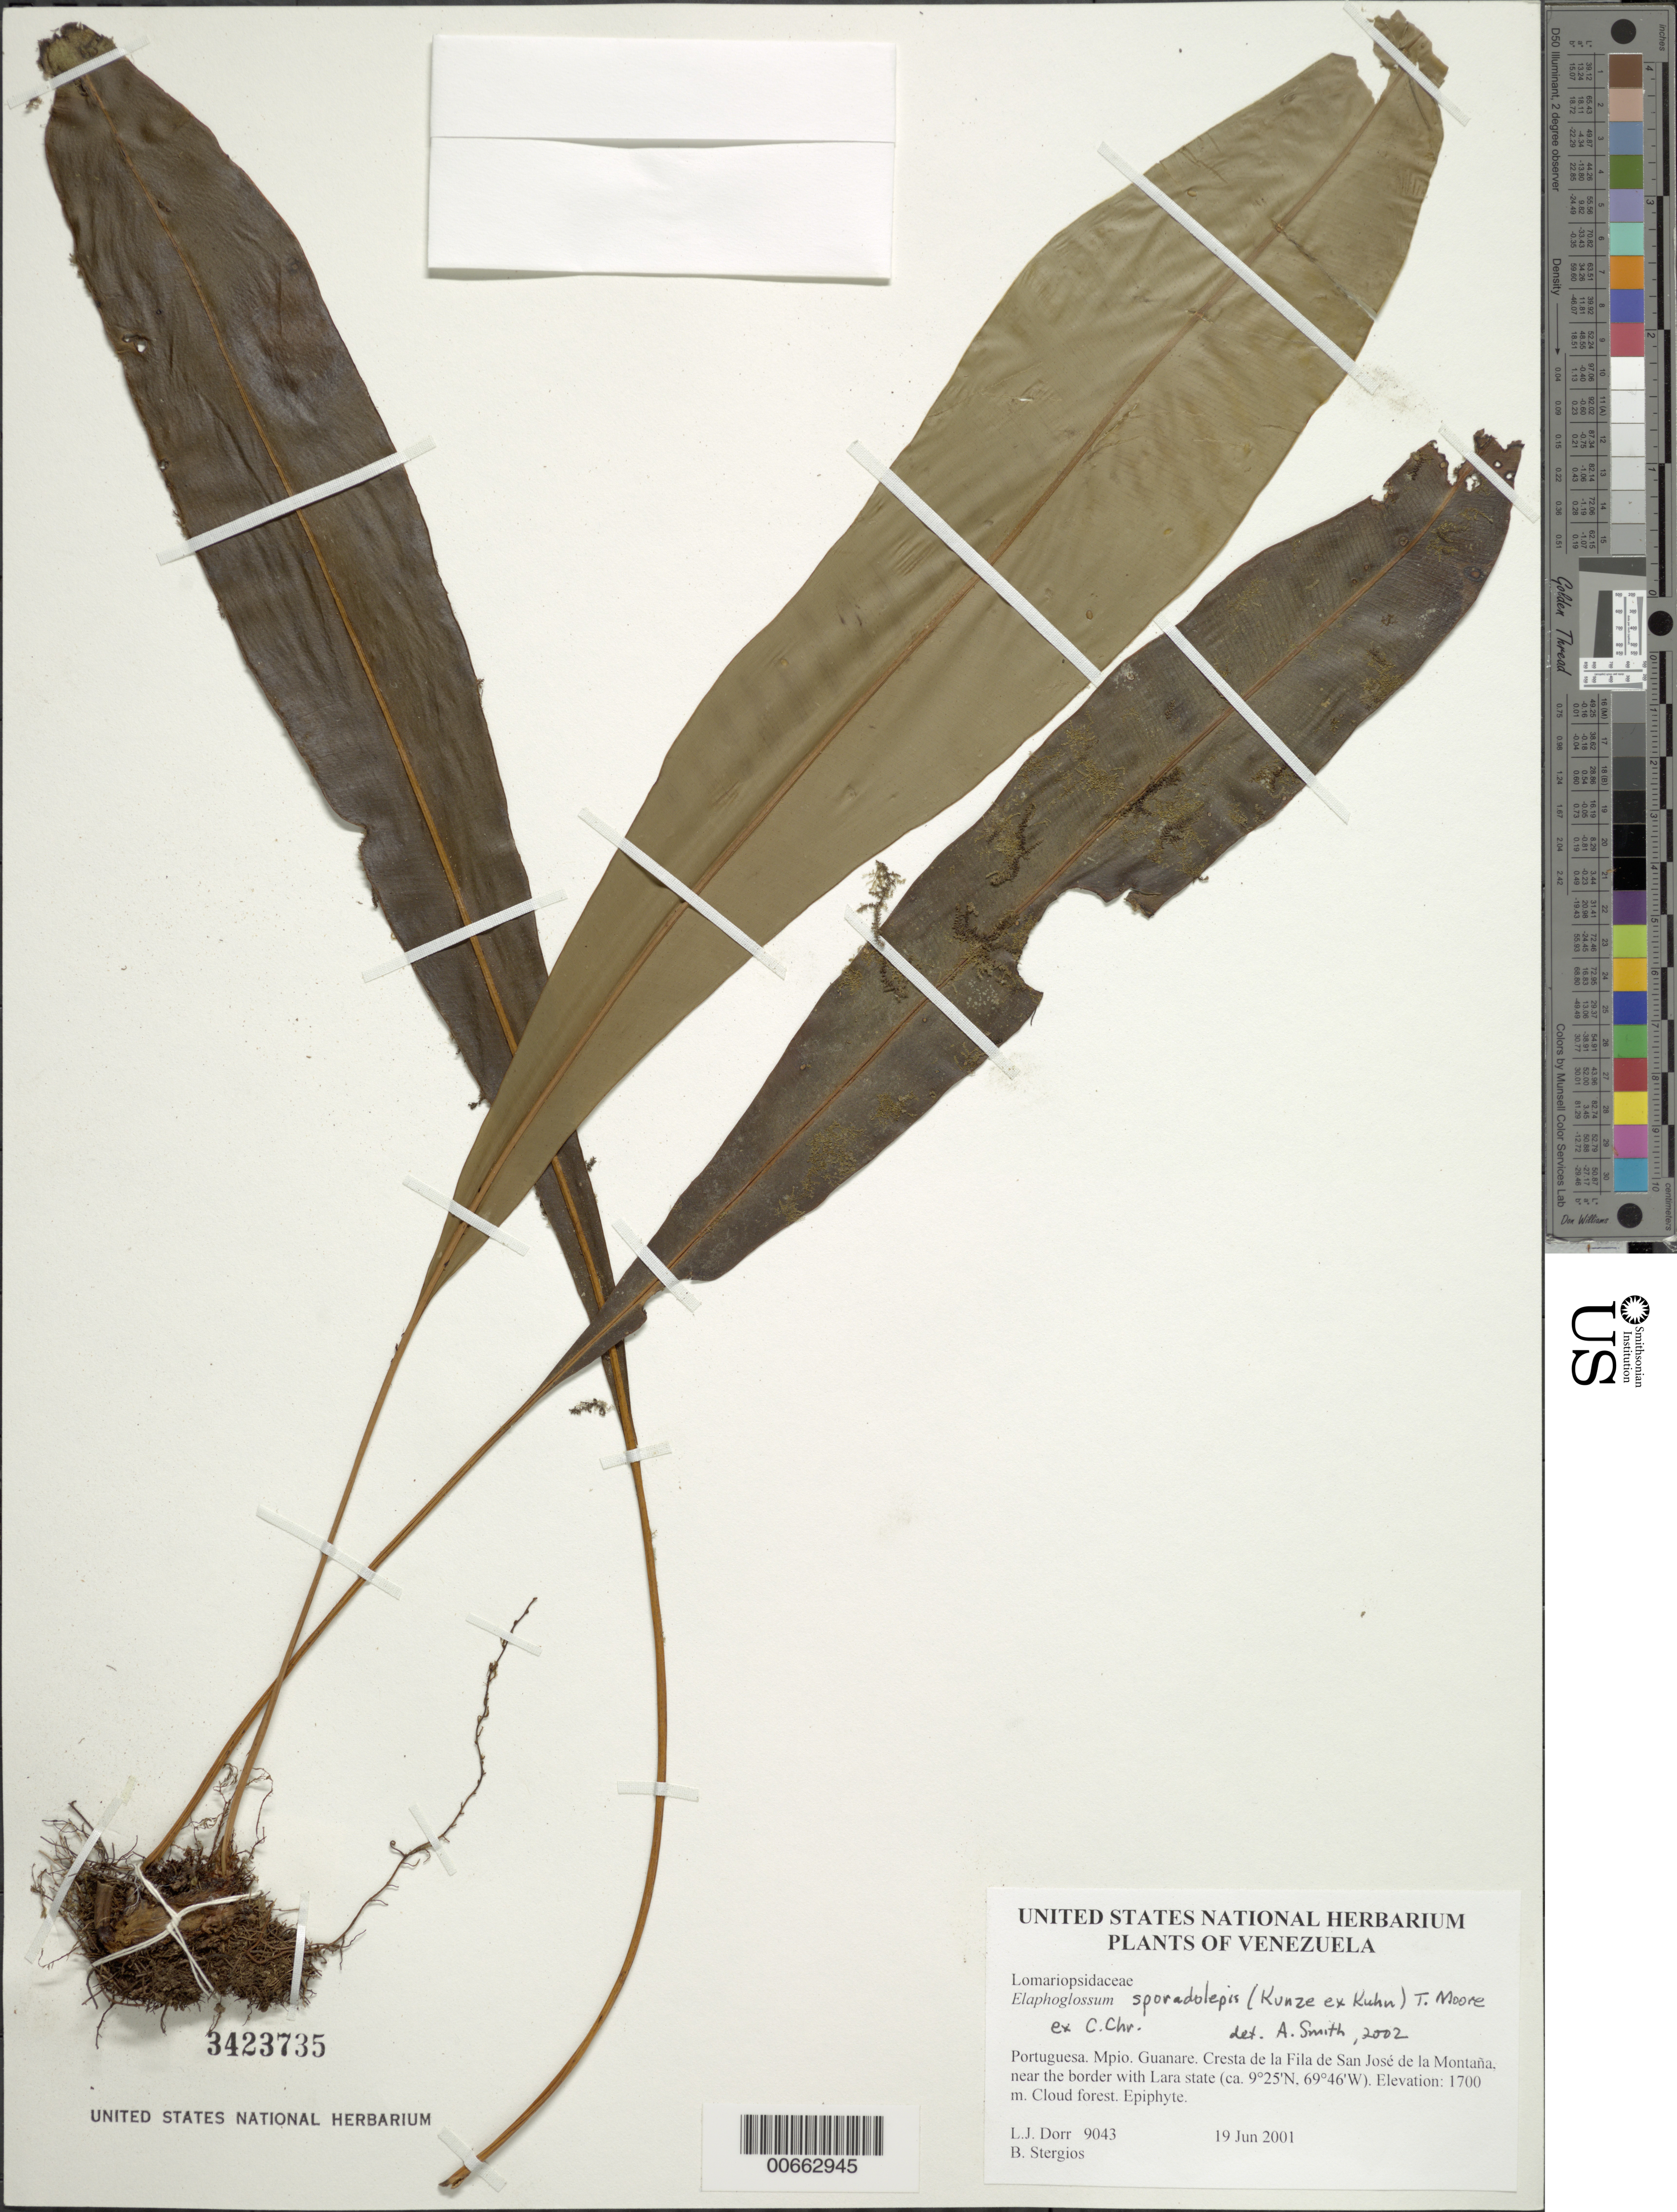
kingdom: Plantae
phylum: Tracheophyta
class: Polypodiopsida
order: Polypodiales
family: Dryopteridaceae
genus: Elaphoglossum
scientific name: Elaphoglossum sporadolepis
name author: (Kunze ex Kuhn) T. Moore ex C. Chr.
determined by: Smith, Alan R., (UC)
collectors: L. J. Dorr & B. G. Stergios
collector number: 9043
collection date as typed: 19 Jun 2001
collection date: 2001-06-19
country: Venezuela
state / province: Portuguesa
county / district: Guanare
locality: Cresta de la Fila de San José de la Montaña, near the border with Lara state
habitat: Cloud forest.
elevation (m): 1700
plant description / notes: PORT, US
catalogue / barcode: US 3423735